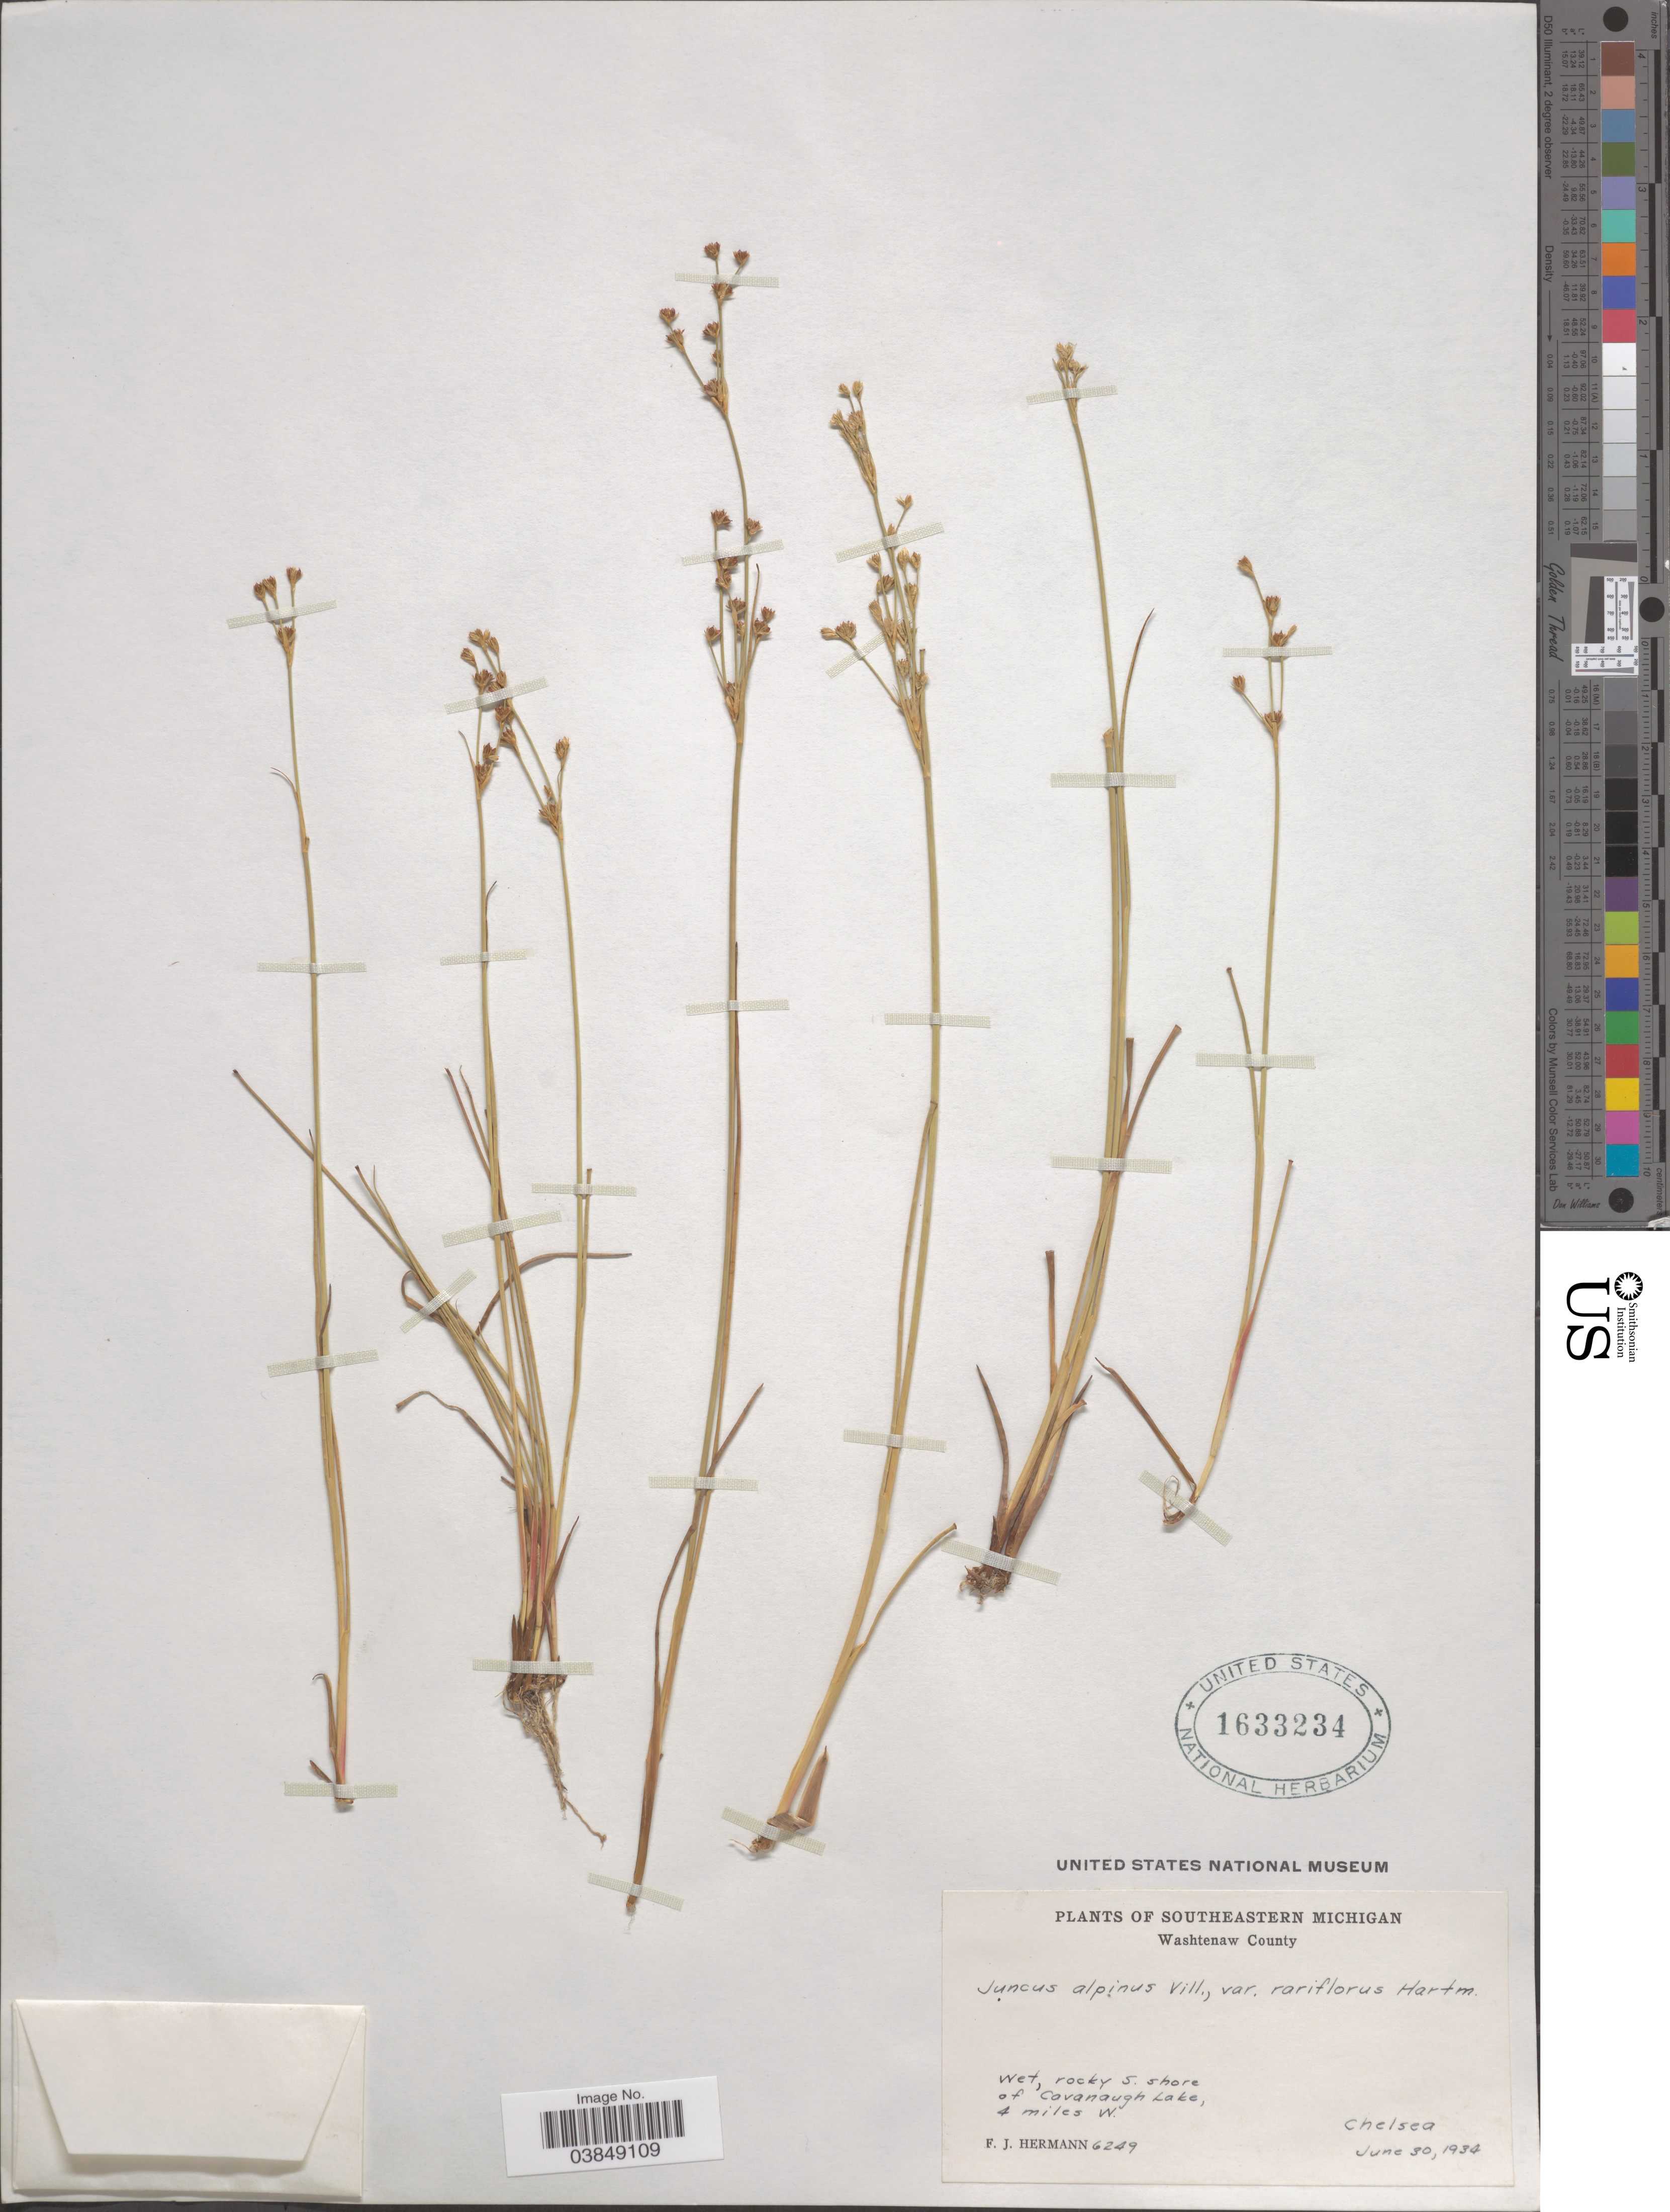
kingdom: Plantae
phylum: Tracheophyta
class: Liliopsida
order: Poales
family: Juncaceae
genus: Juncus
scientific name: Juncus alpinus var. rariflorus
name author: (Hartm.) Hartm.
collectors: F. J. Hermann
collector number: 6249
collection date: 1934-06-30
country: United States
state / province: Michigan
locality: Southeastern Michigan. Washtenaw County. Wet, rocky S. shore of Covanaugh Lake, 4 miles W. Chelsea.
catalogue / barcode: US 1633234